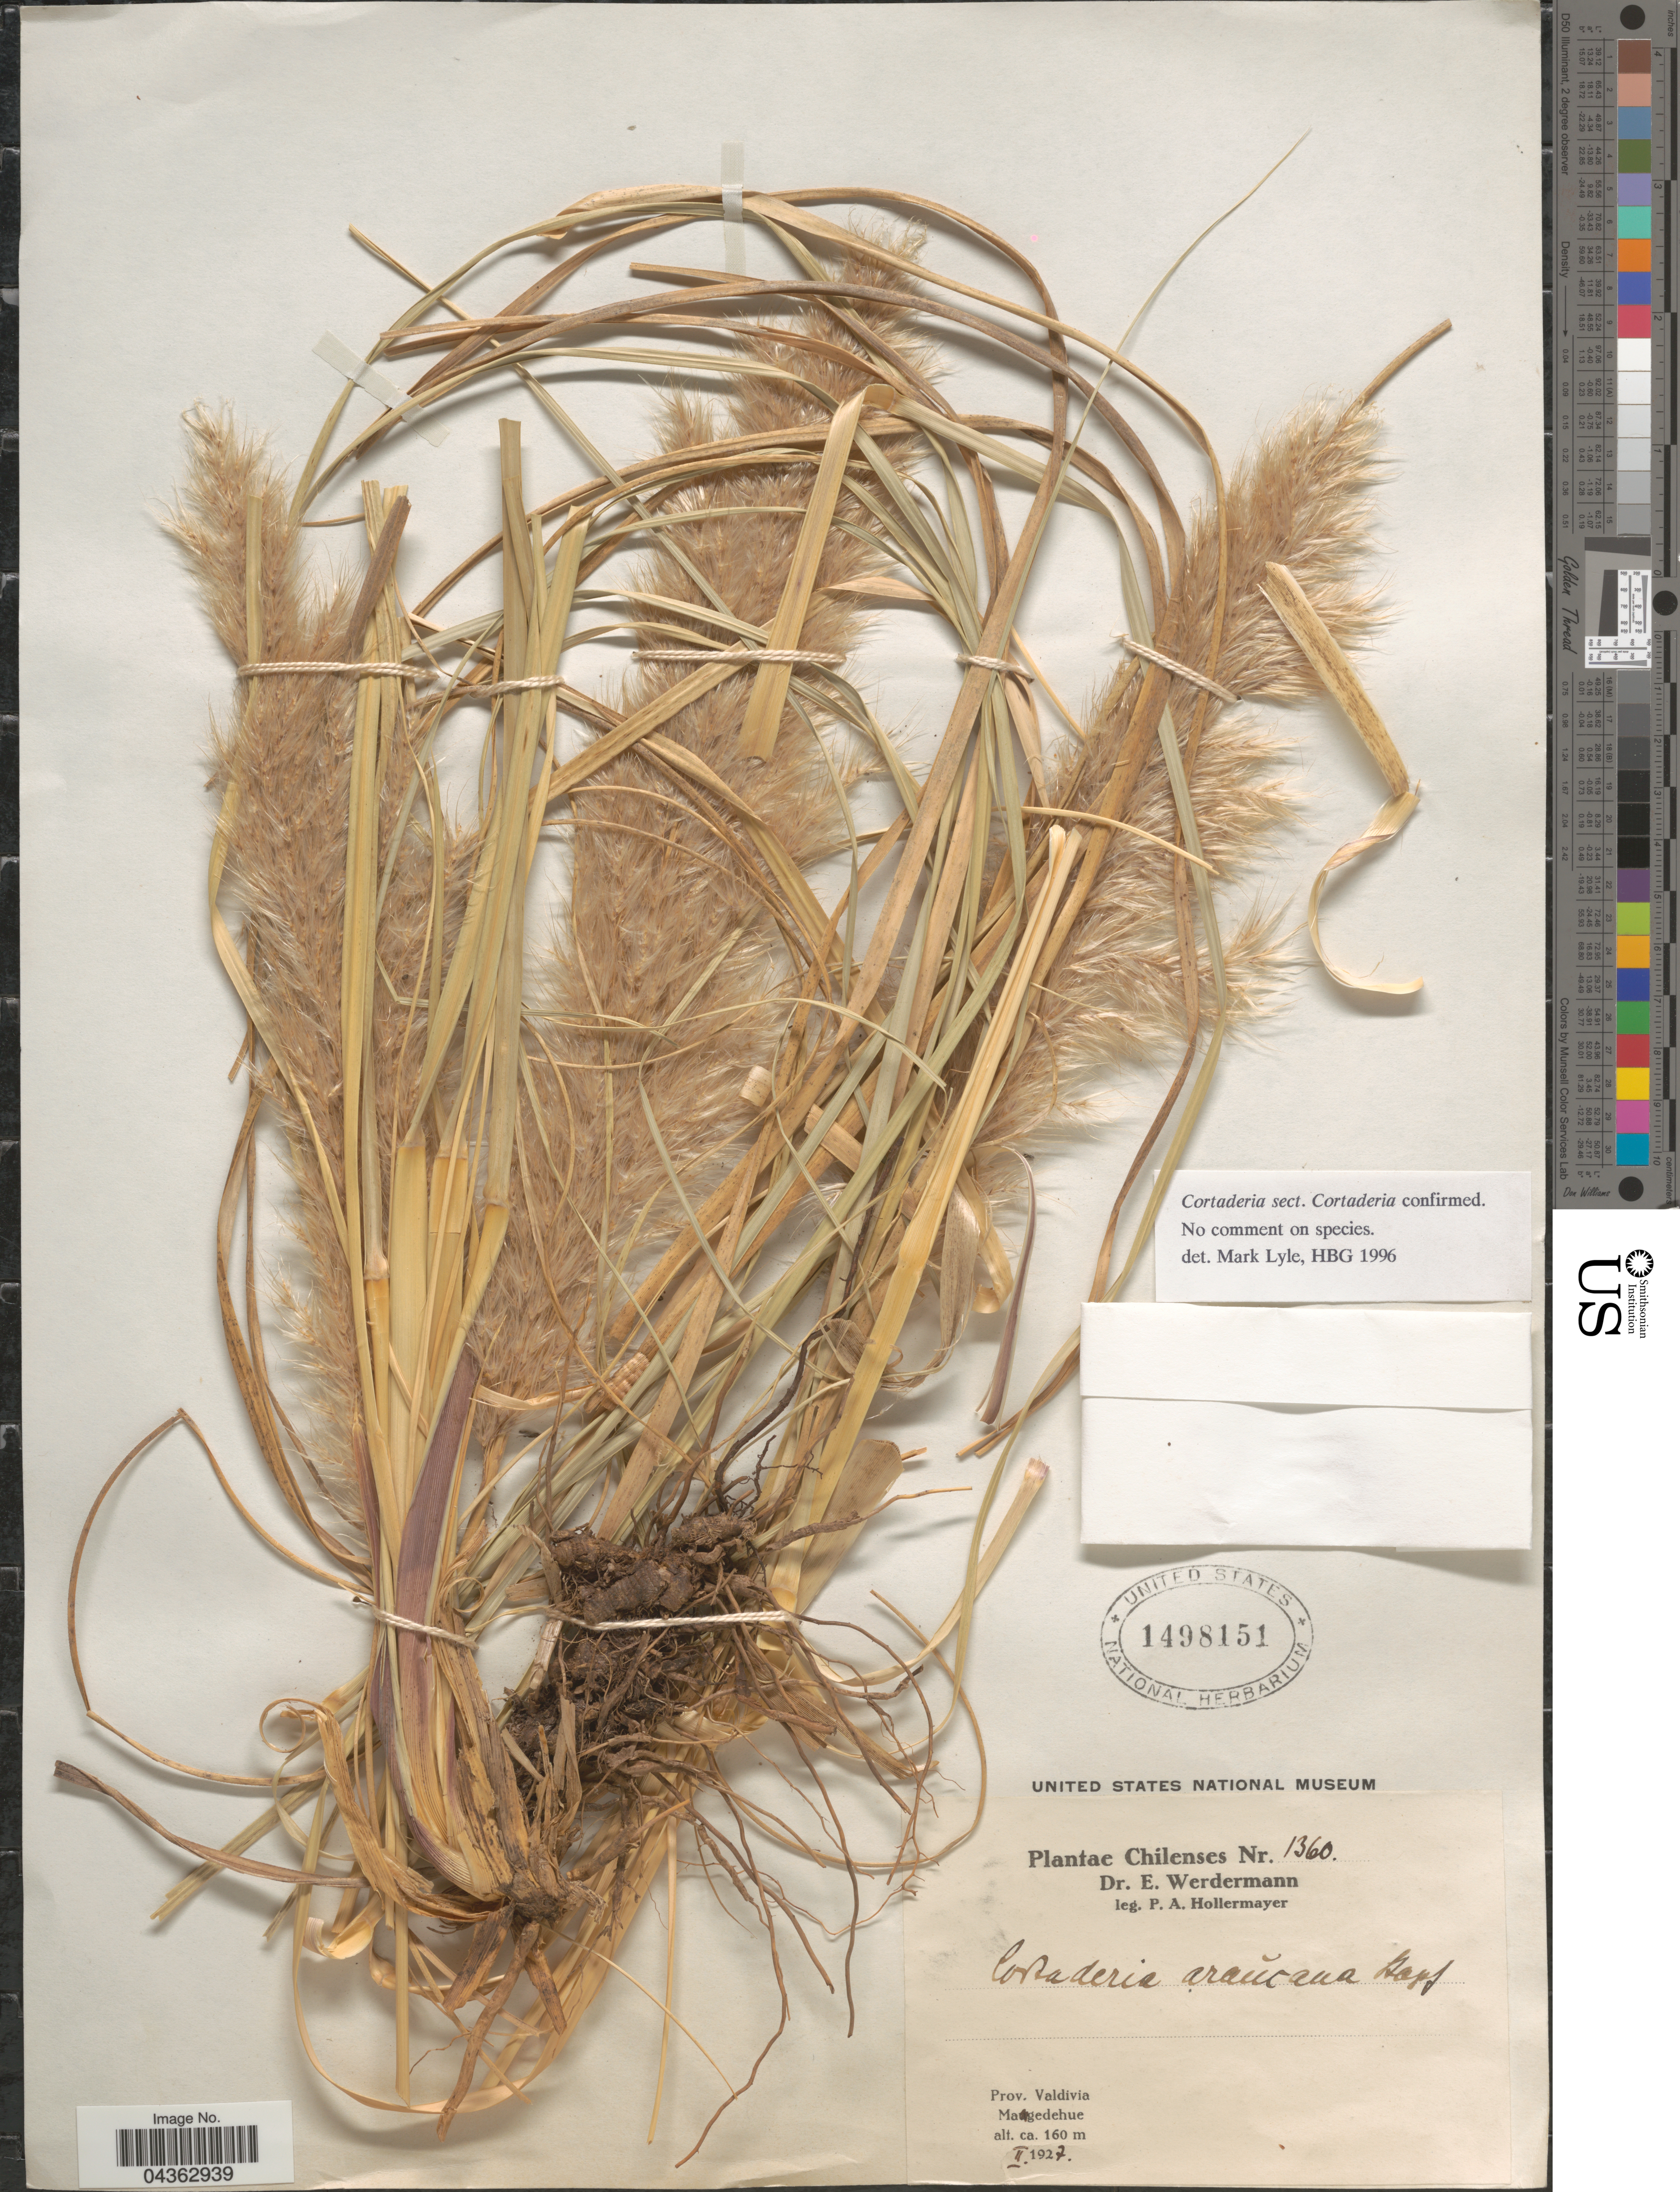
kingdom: Plantae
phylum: Tracheophyta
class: Liliopsida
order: Poales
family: Poaceae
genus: Cortaderia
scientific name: Cortaderia sp.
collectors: P. Hollermayer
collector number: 1360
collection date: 1927-02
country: Chile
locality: Prov. Valdivia. Mangedehue.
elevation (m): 160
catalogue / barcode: US 1498151